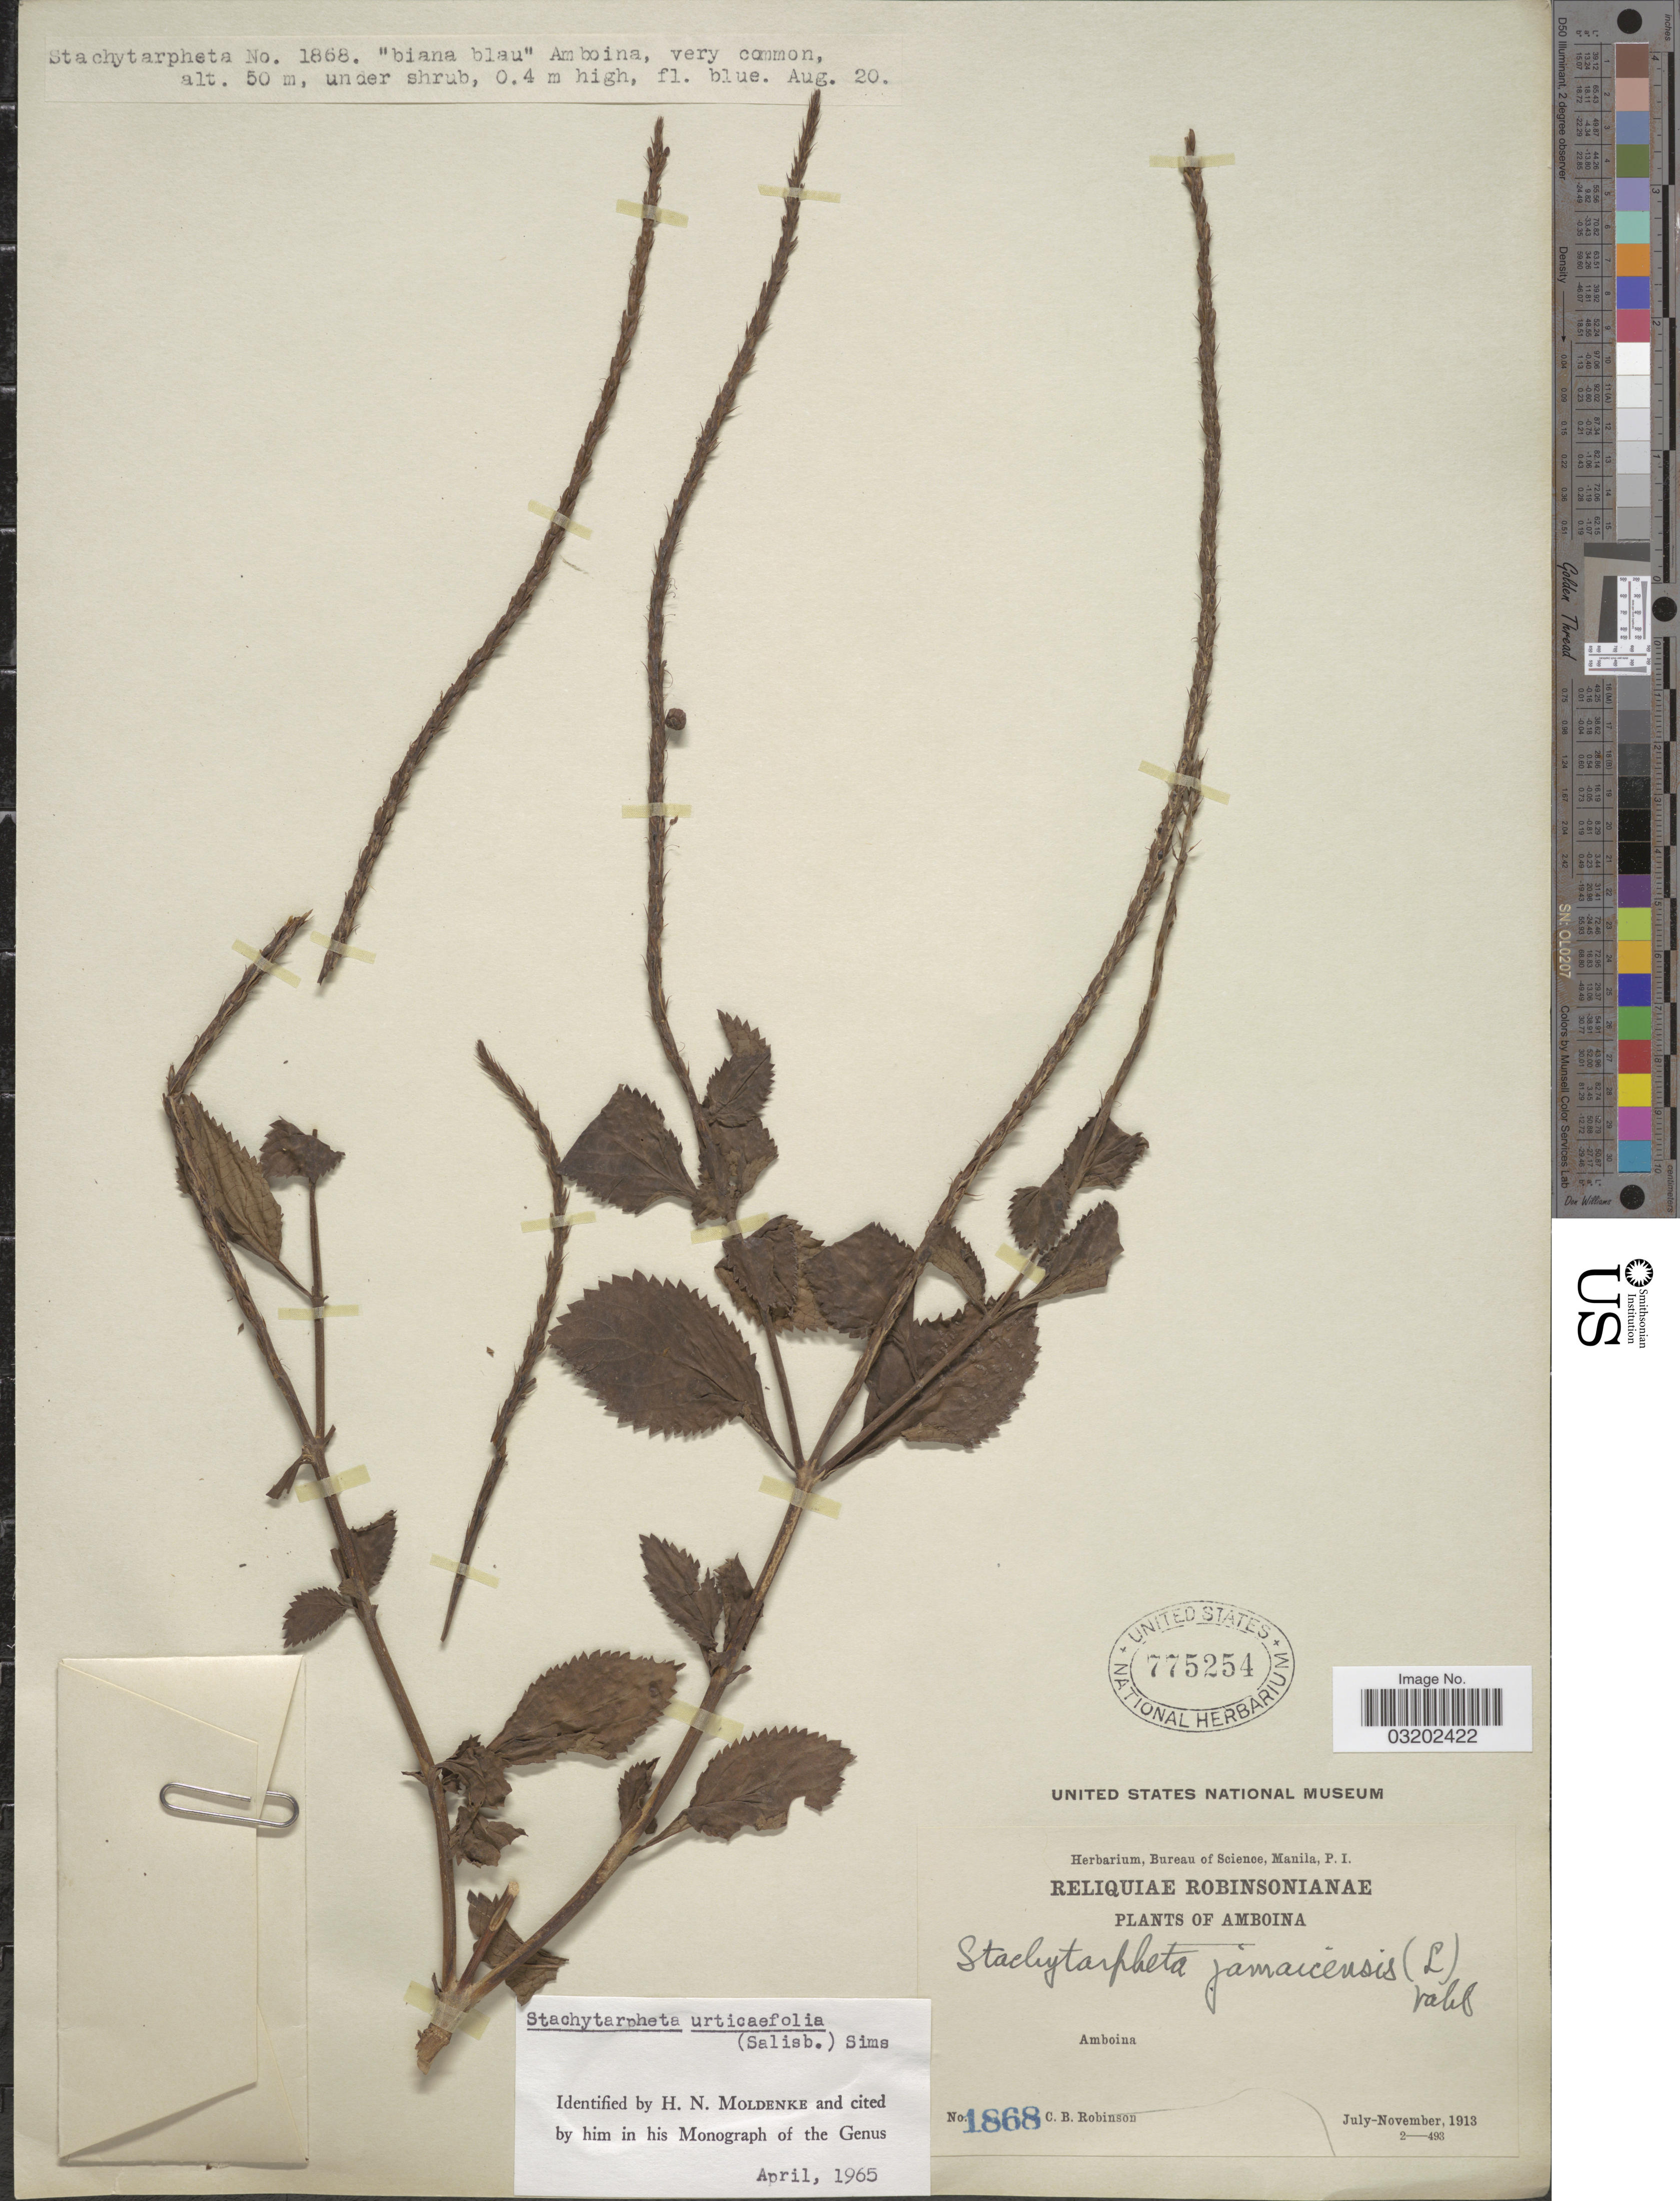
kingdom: Plantae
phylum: Tracheophyta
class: Magnoliopsida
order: Lamiales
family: Verbenaceae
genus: Stachytarpheta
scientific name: Stachytarpheta urticifolia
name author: Sims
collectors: C. Robinson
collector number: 1868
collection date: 1913-07/1913-11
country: Indonesia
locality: Amboina.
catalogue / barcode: US 775254